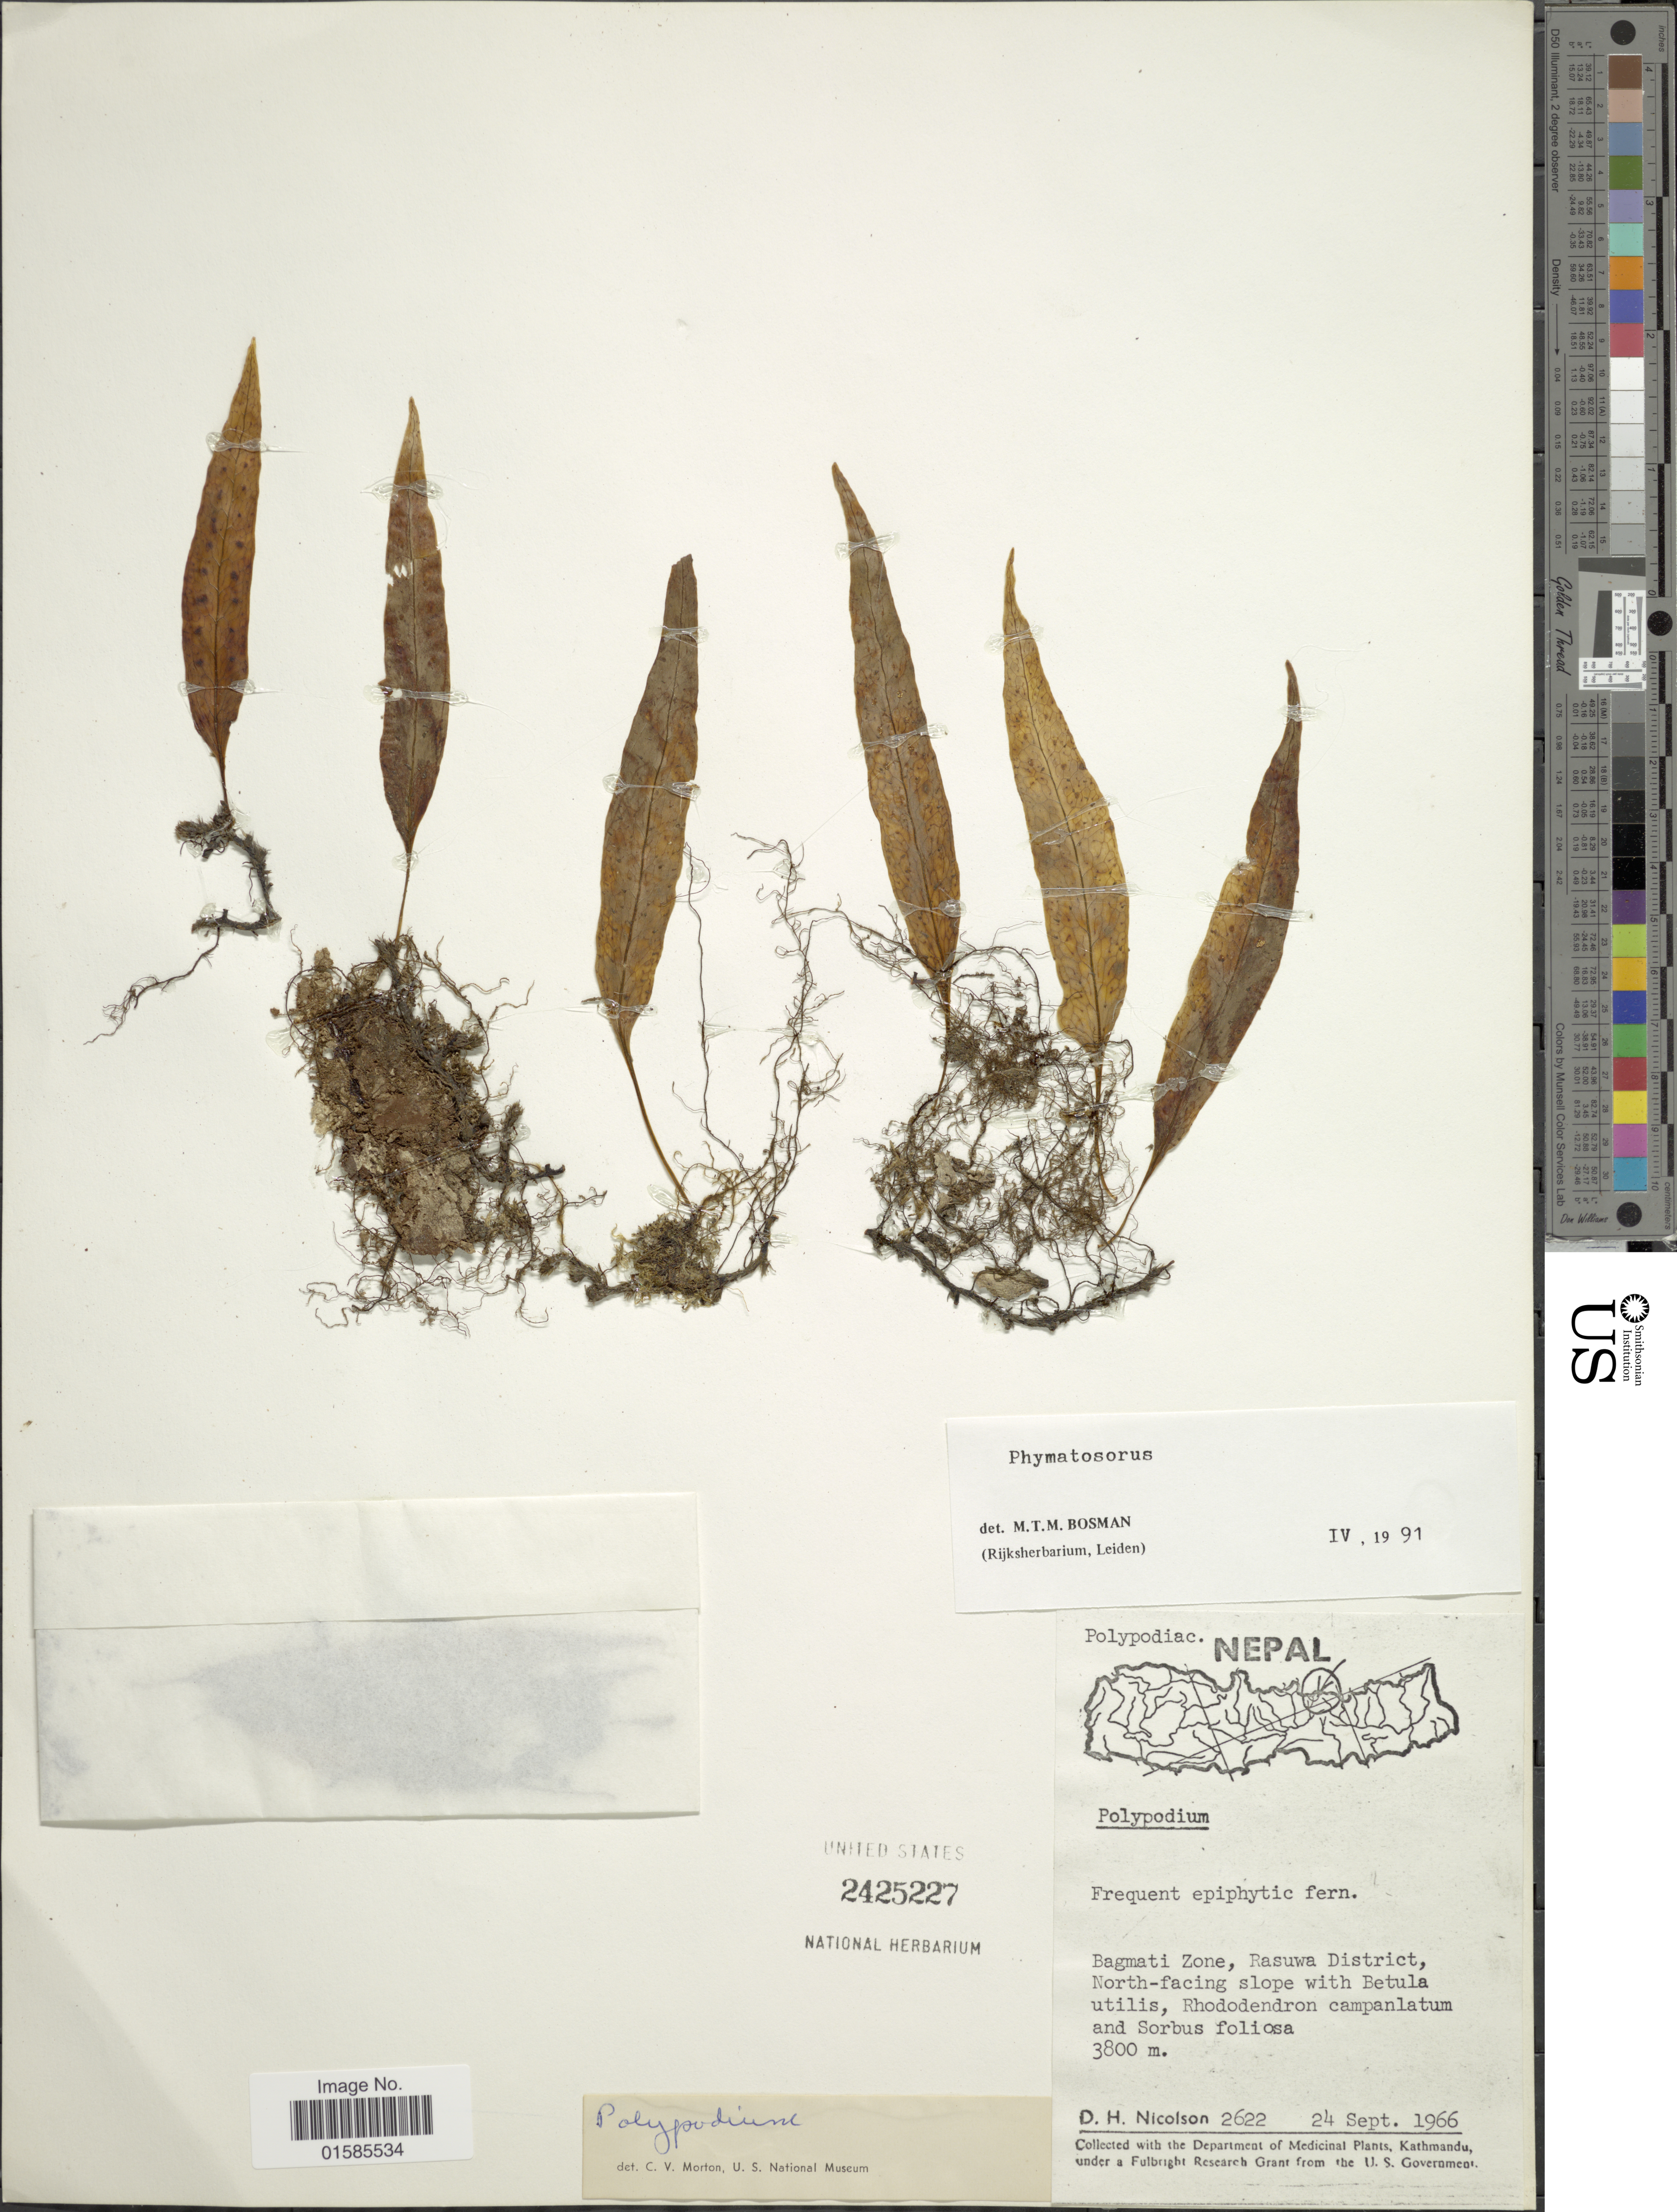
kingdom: Plantae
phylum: Tracheophyta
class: Polypodiopsida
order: Polypodiales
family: Polypodiaceae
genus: Leptochilus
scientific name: Leptochilus sp.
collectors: D. H. Nicolson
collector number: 2622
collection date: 1966-09-24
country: Nepal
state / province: Bagmati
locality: Nepal, Bagmati Zone, Rasuwa District, North-facing slope with Betula utilis, Rhododendron campanlatum and Sorbus foliosa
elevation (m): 3800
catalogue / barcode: US 2425227